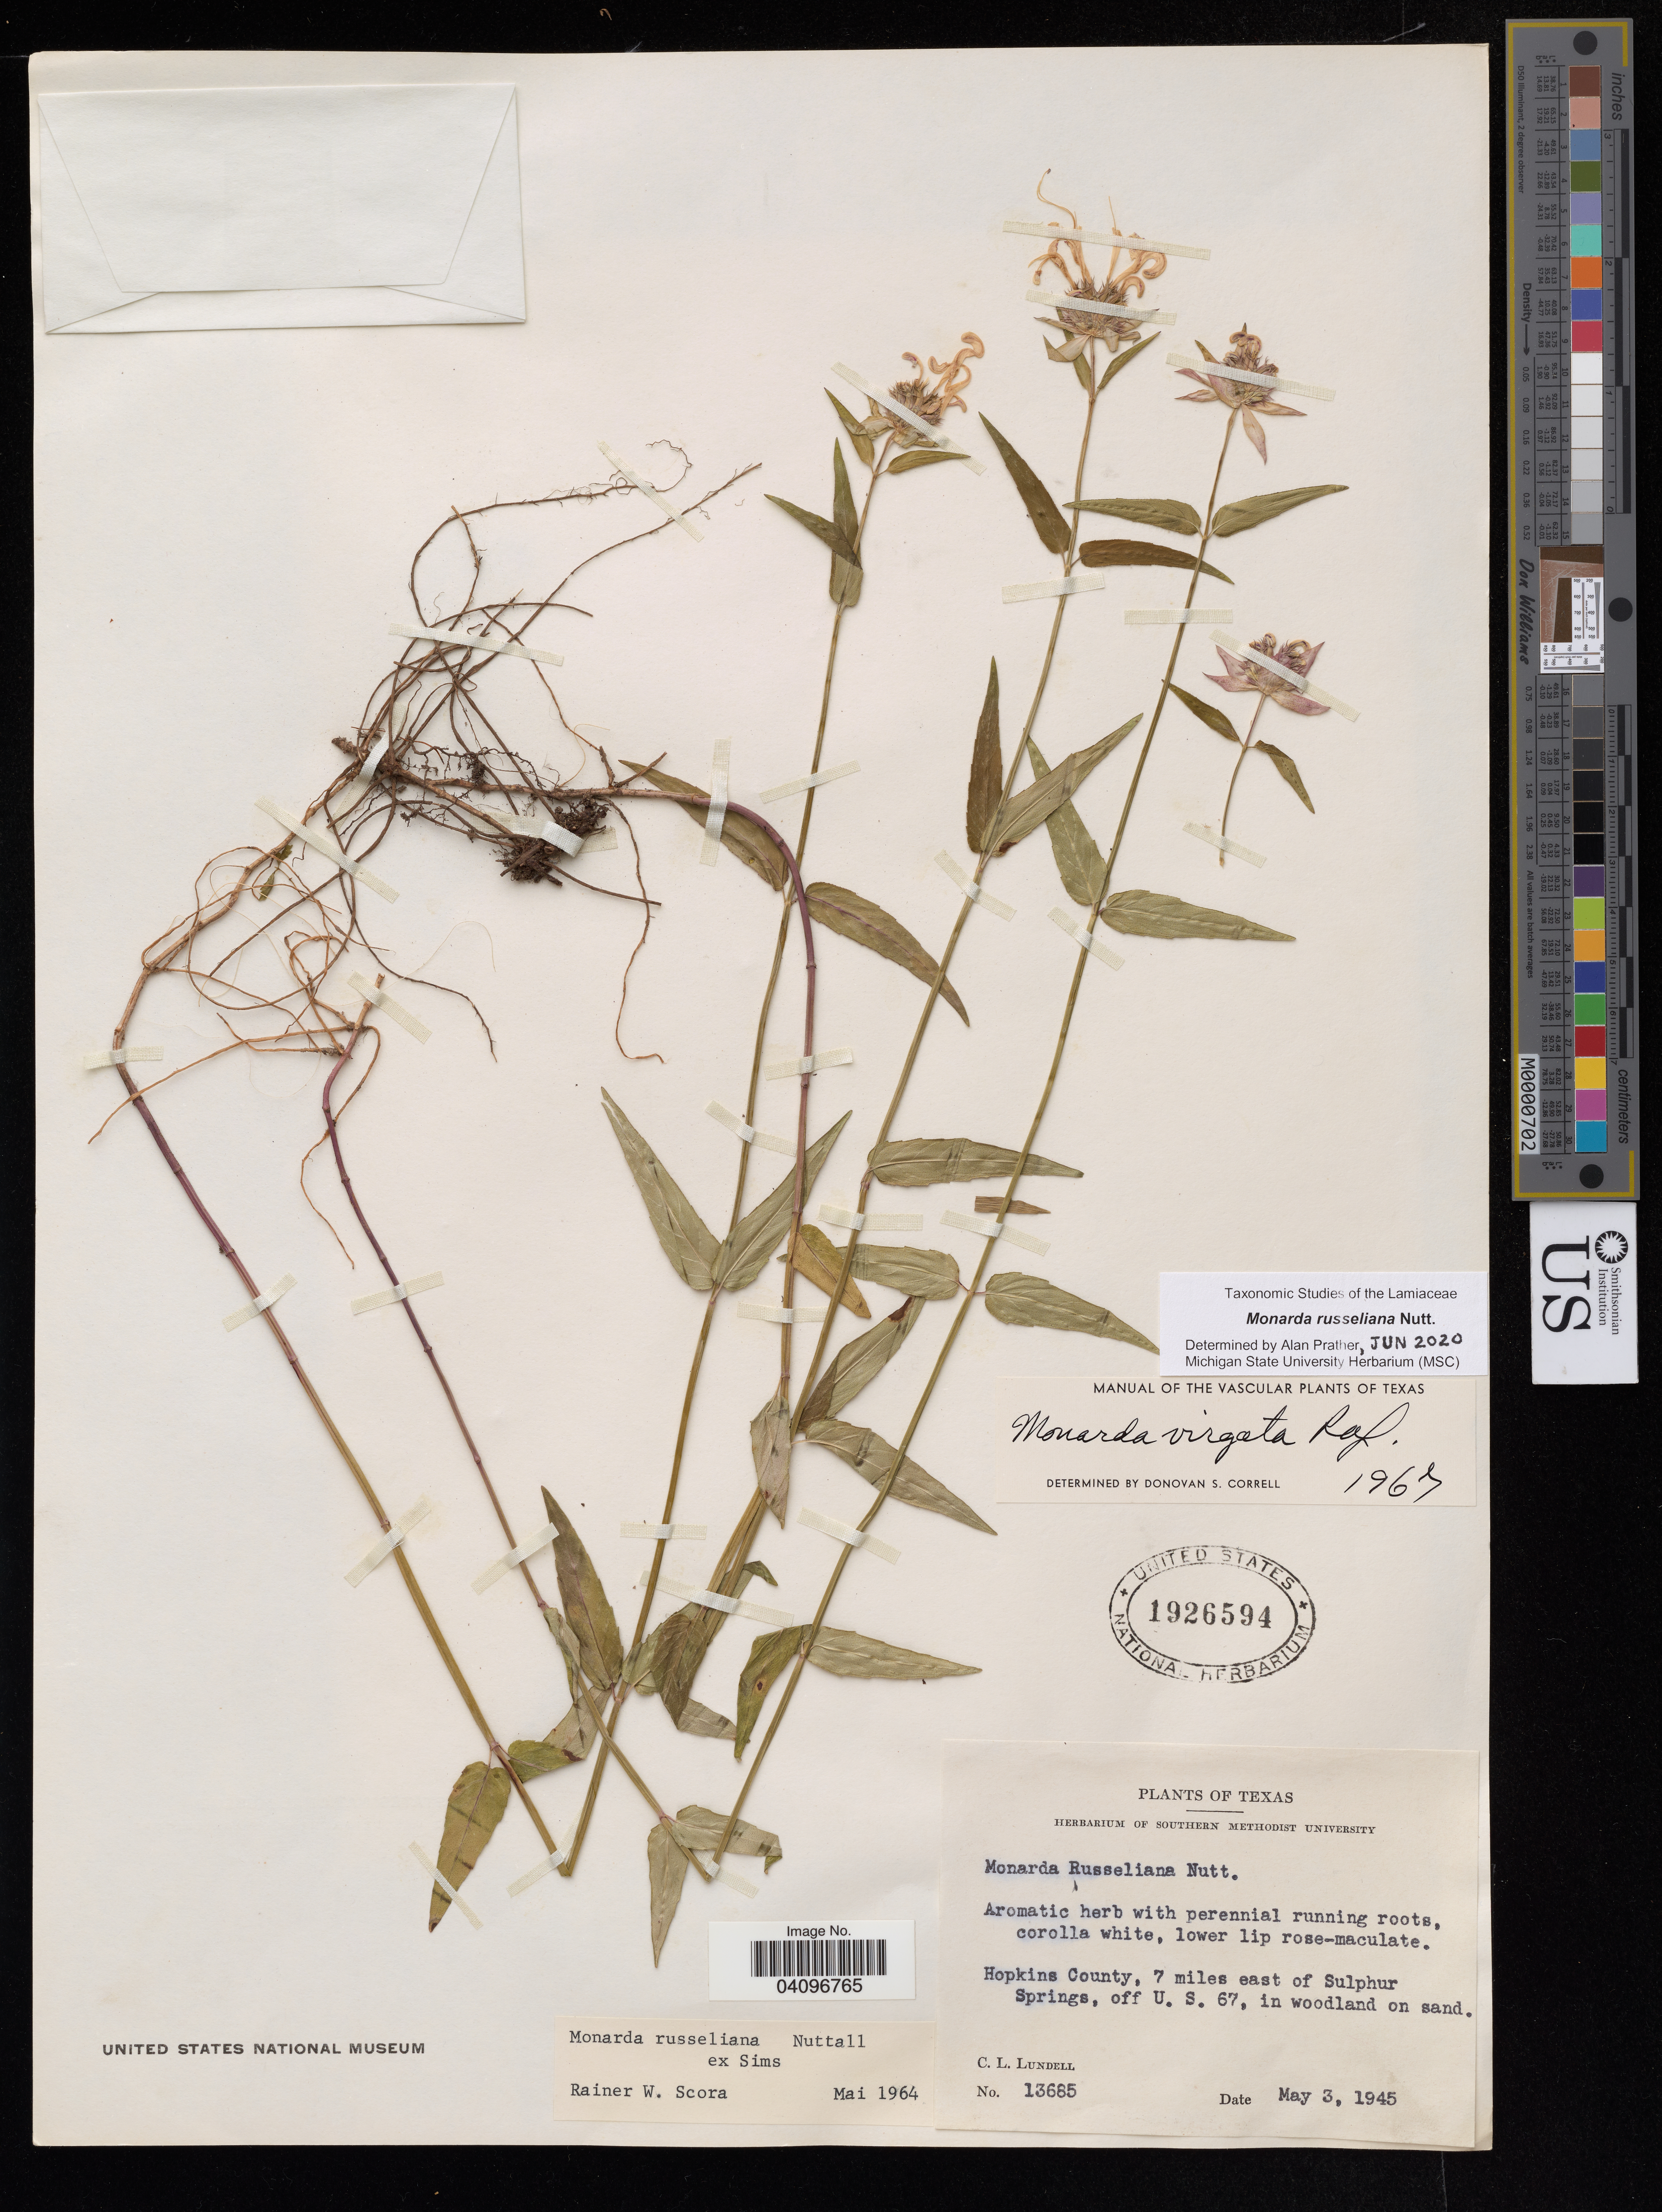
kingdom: Plantae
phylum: Tracheophyta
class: Magnoliopsida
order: Lamiales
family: Lamiaceae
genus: Monarda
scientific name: Monarda russeliana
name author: Nutt.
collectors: C. L. Lundell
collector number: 13685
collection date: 1945-05-03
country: United States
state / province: Texas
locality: Hopkins County, 7 miles east of Sulphur Springs, off U. S. 67.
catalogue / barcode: US 1926594